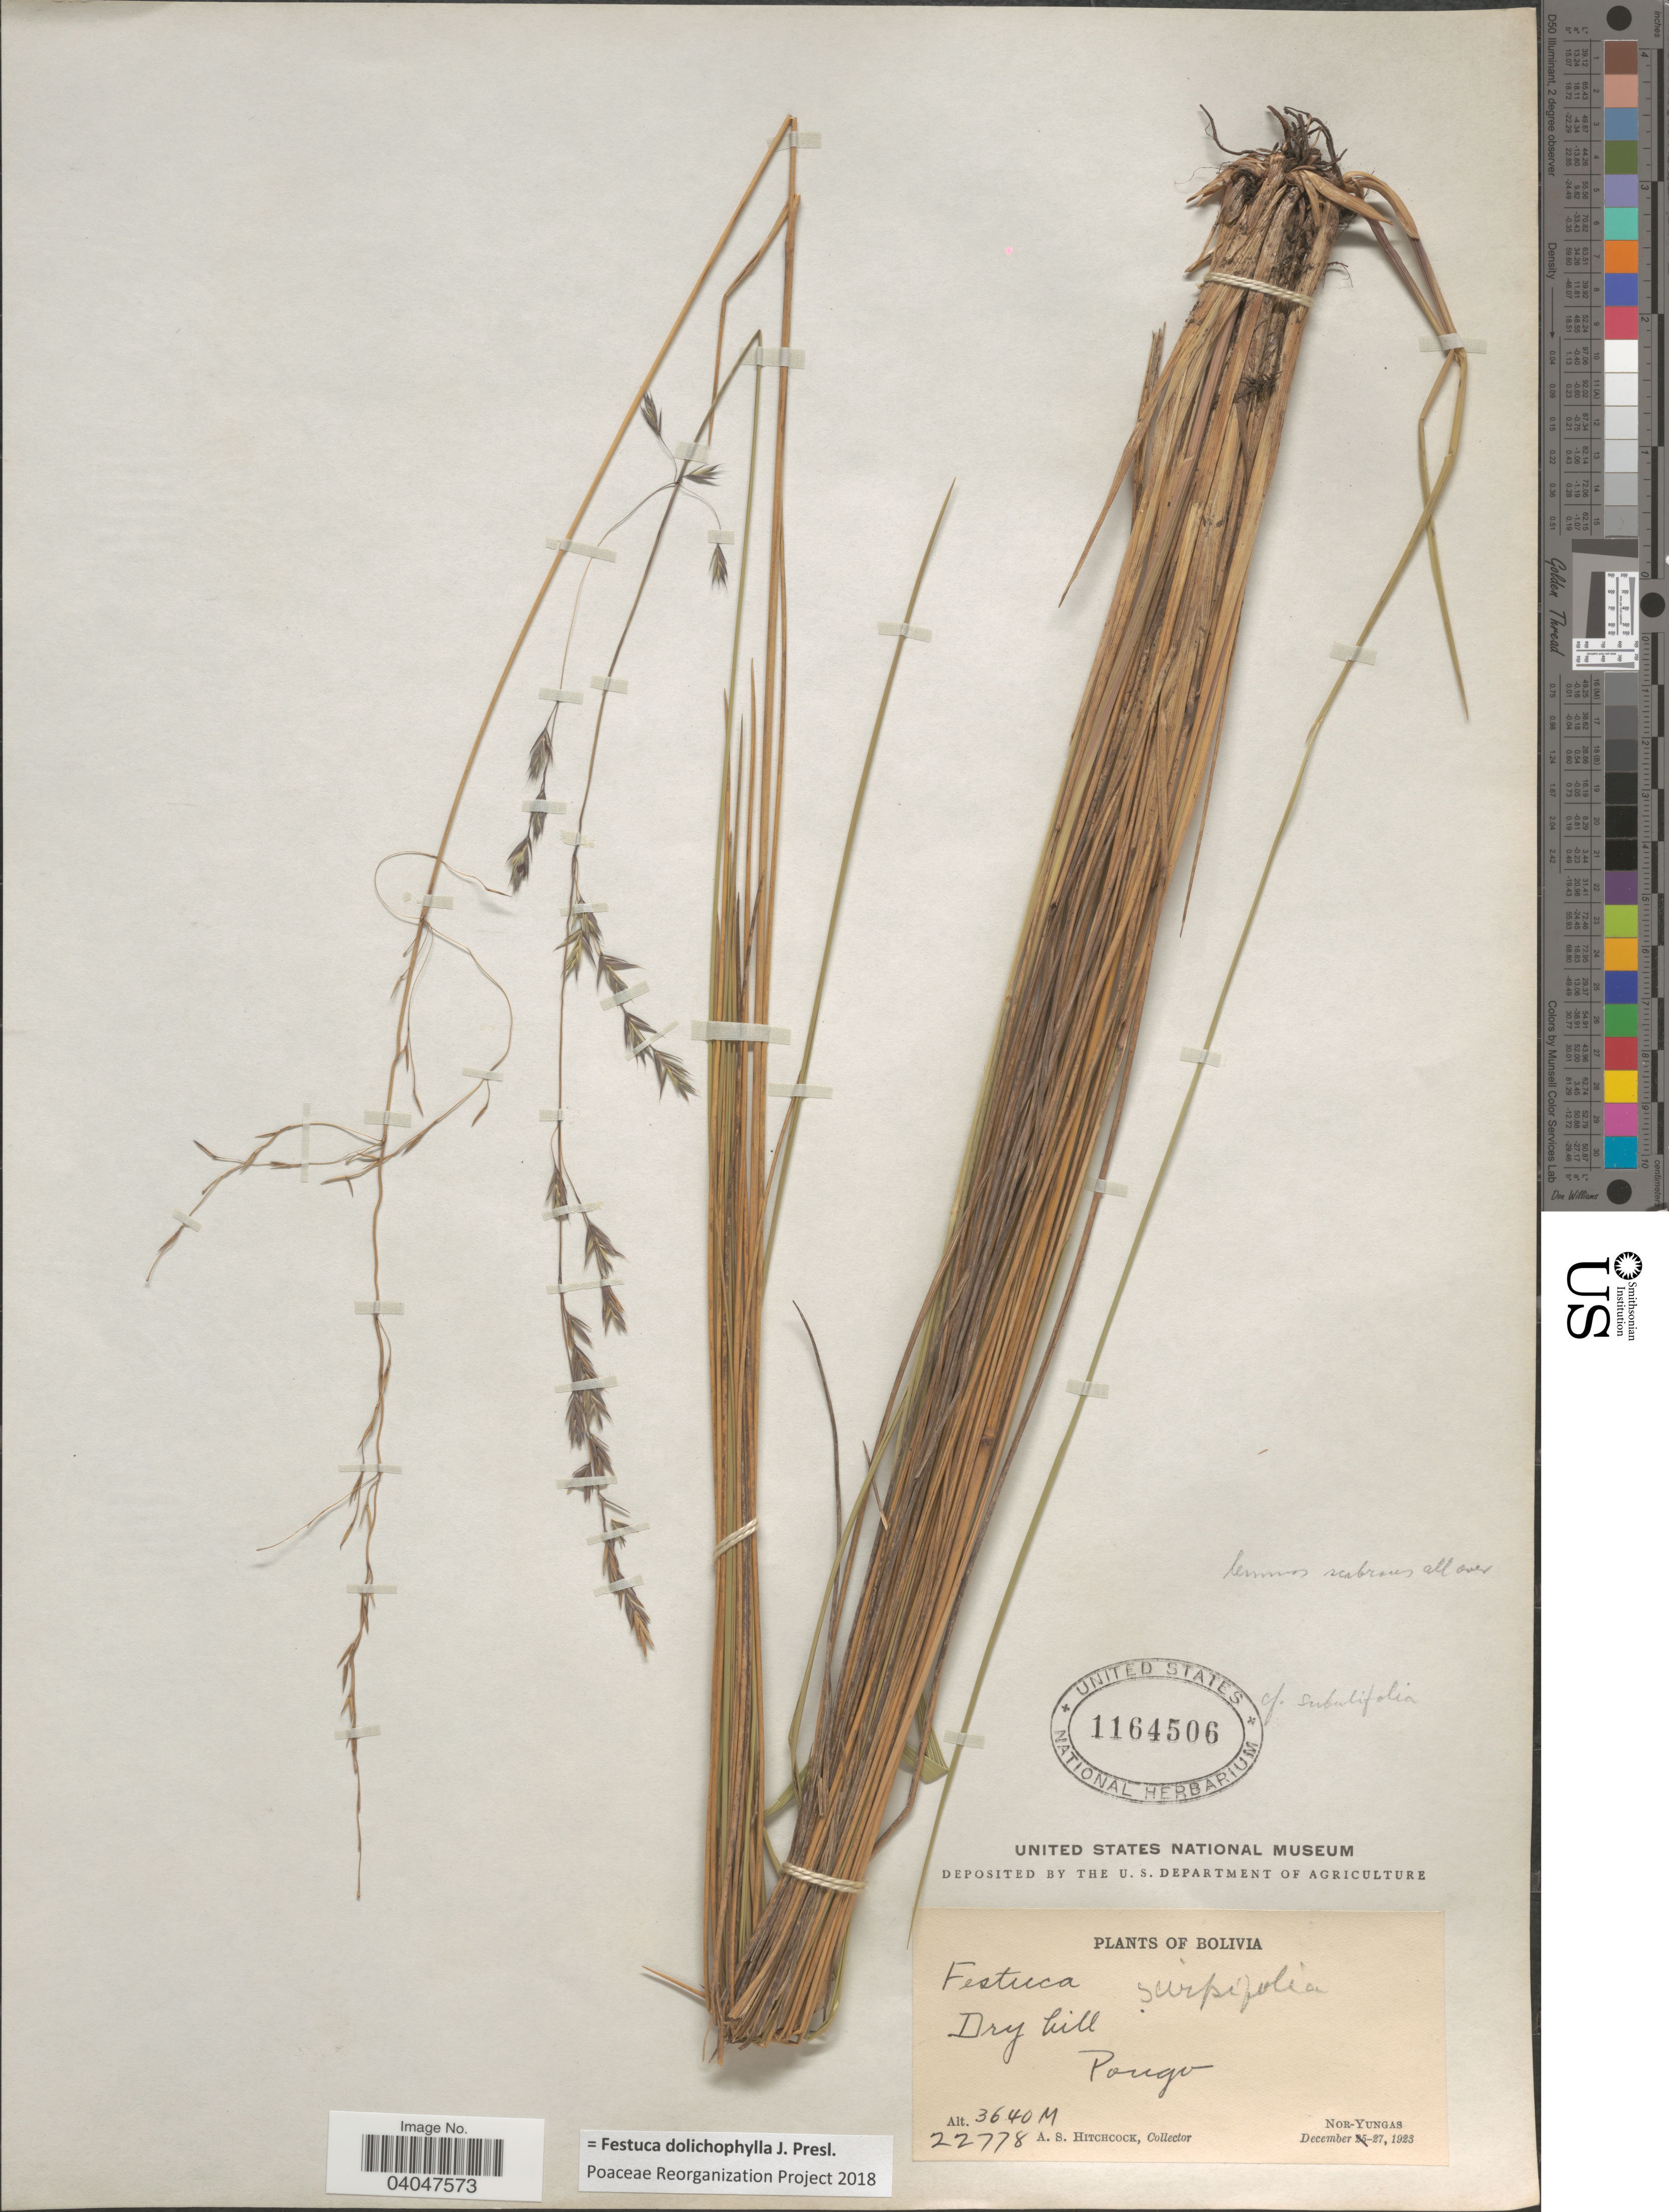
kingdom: Plantae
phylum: Tracheophyta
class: Liliopsida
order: Poales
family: Poaceae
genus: Festuca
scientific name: Festuca dolichophylla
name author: J. Presl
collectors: A. S. Hitchcock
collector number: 22778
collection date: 1923-12-27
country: Bolivia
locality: Pongo, Nor-Yungas.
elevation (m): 3640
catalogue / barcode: US 1164506